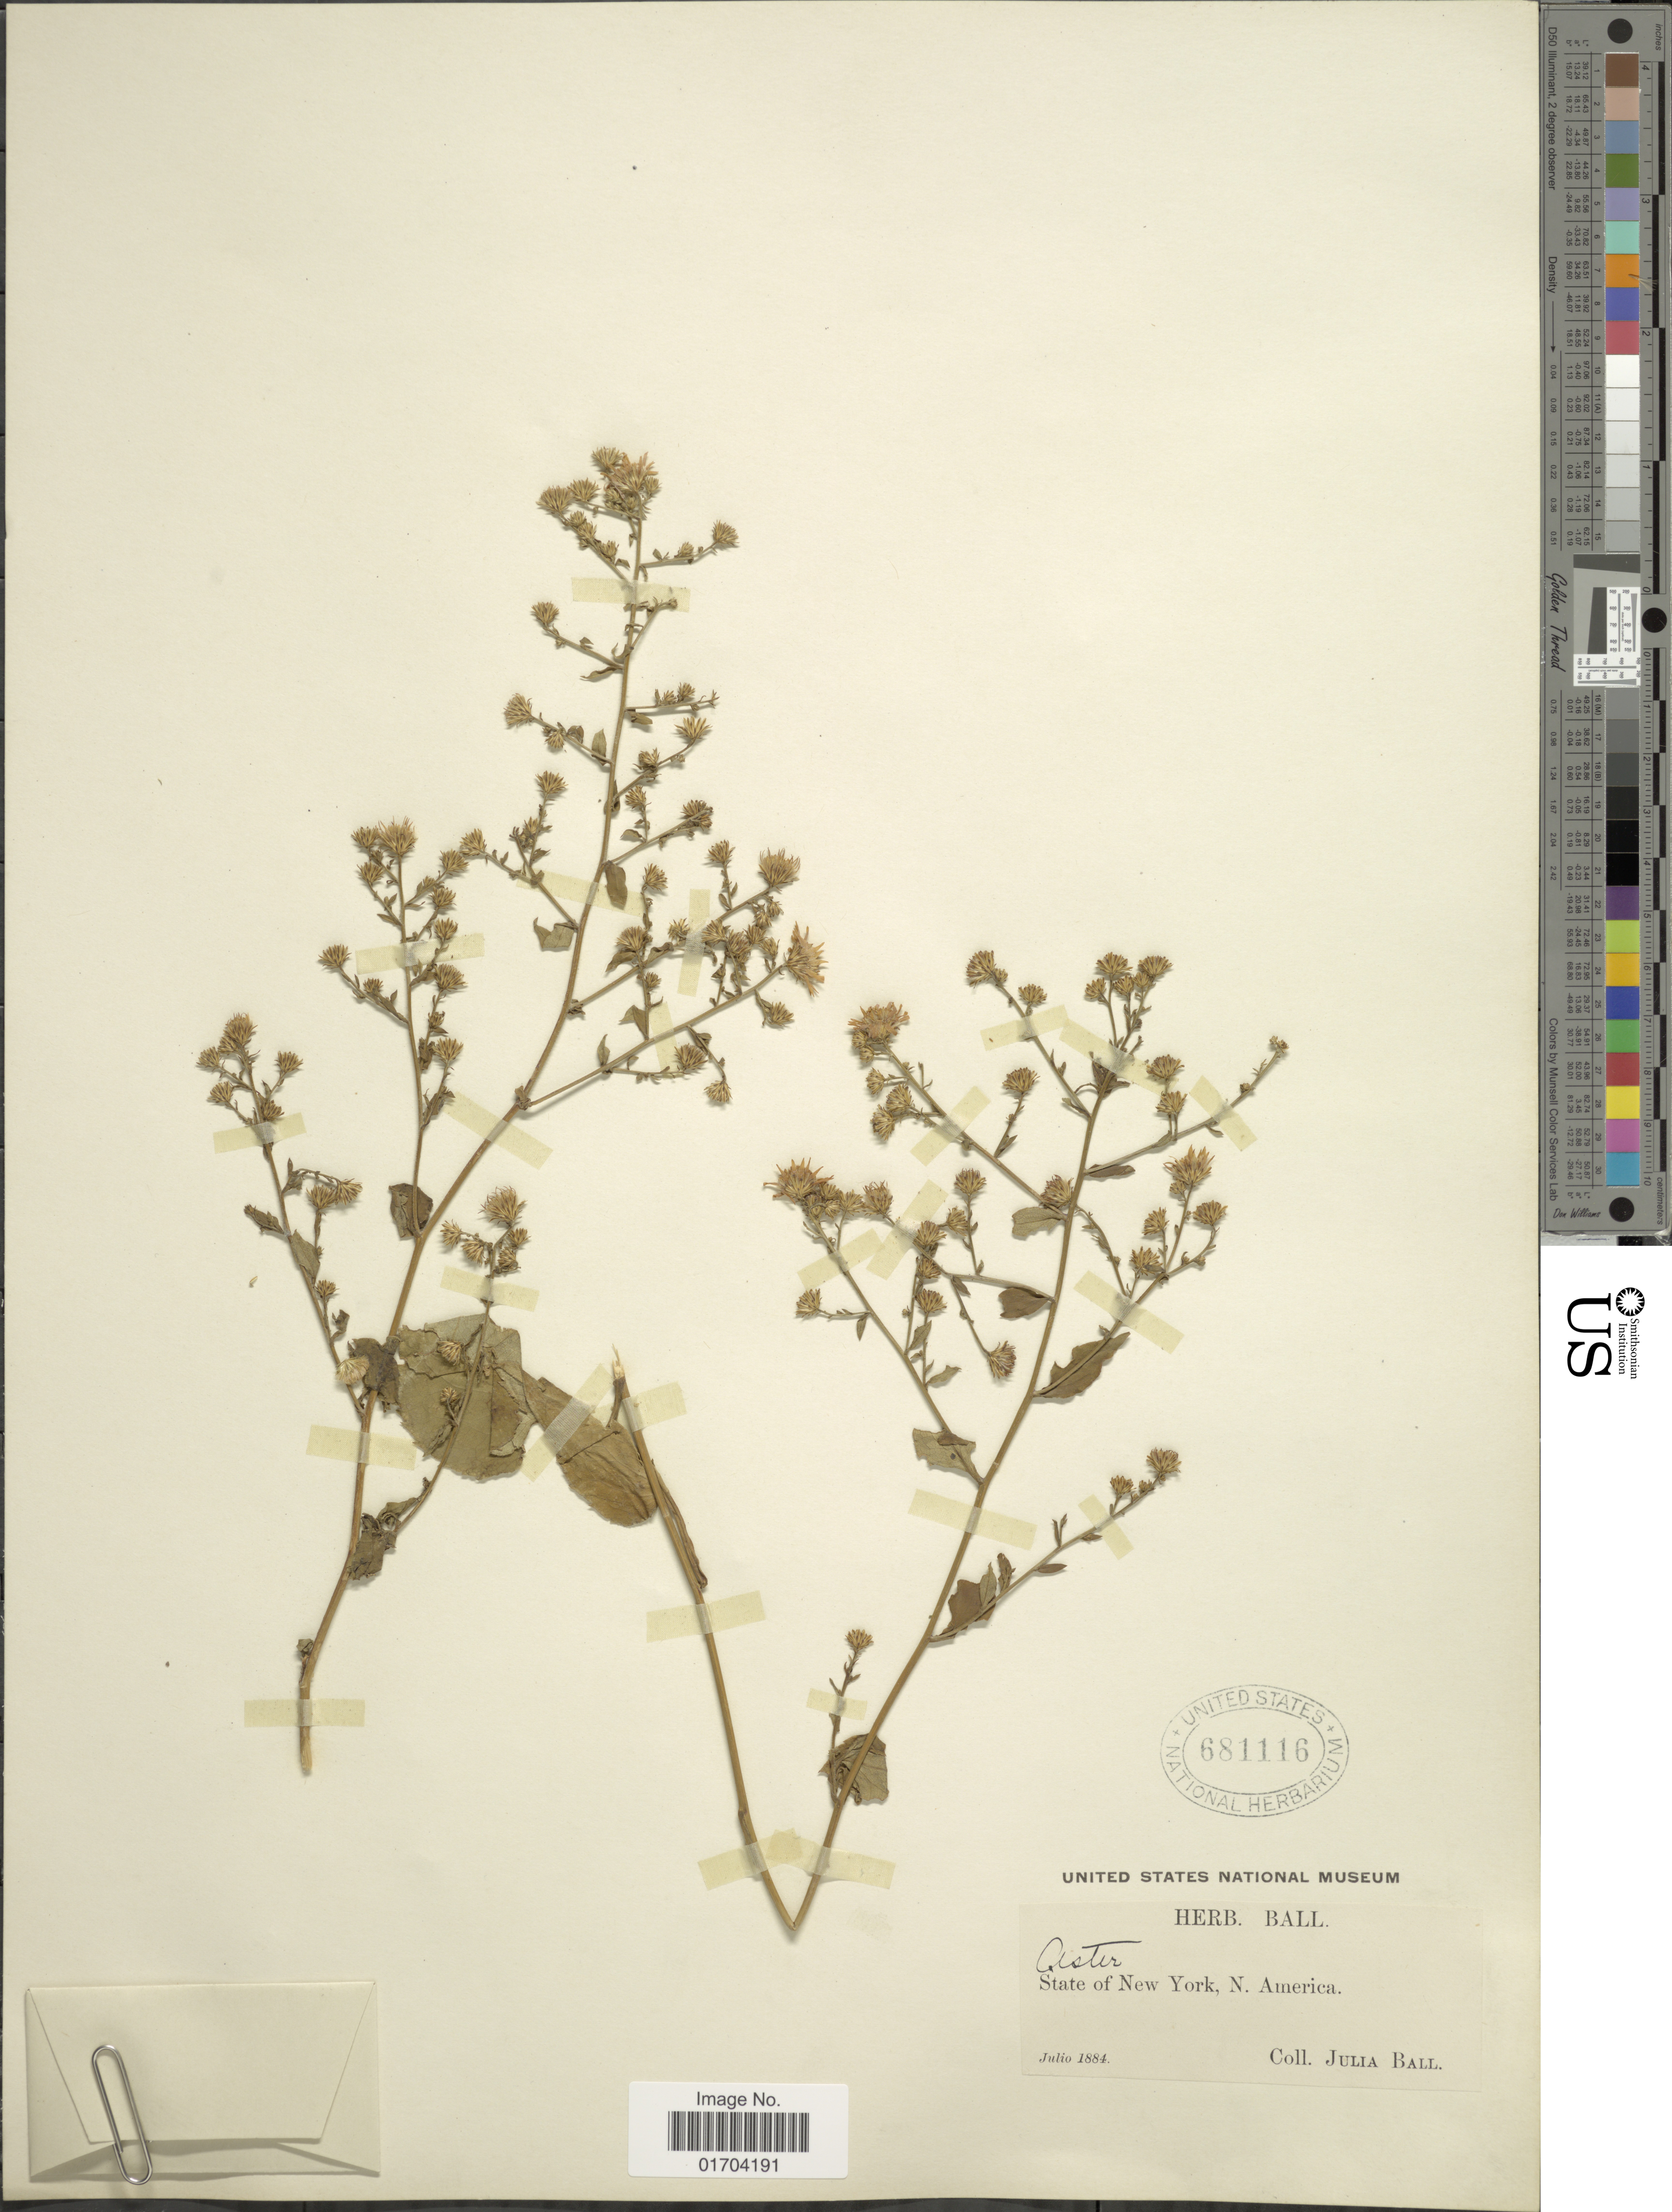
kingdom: Plantae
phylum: Tracheophyta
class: Magnoliopsida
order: Asterales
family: Asteraceae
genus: Symphyotrichum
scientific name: Symphyotrichum sp.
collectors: J. Ball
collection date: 1884-07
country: United States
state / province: New York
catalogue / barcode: US 681116